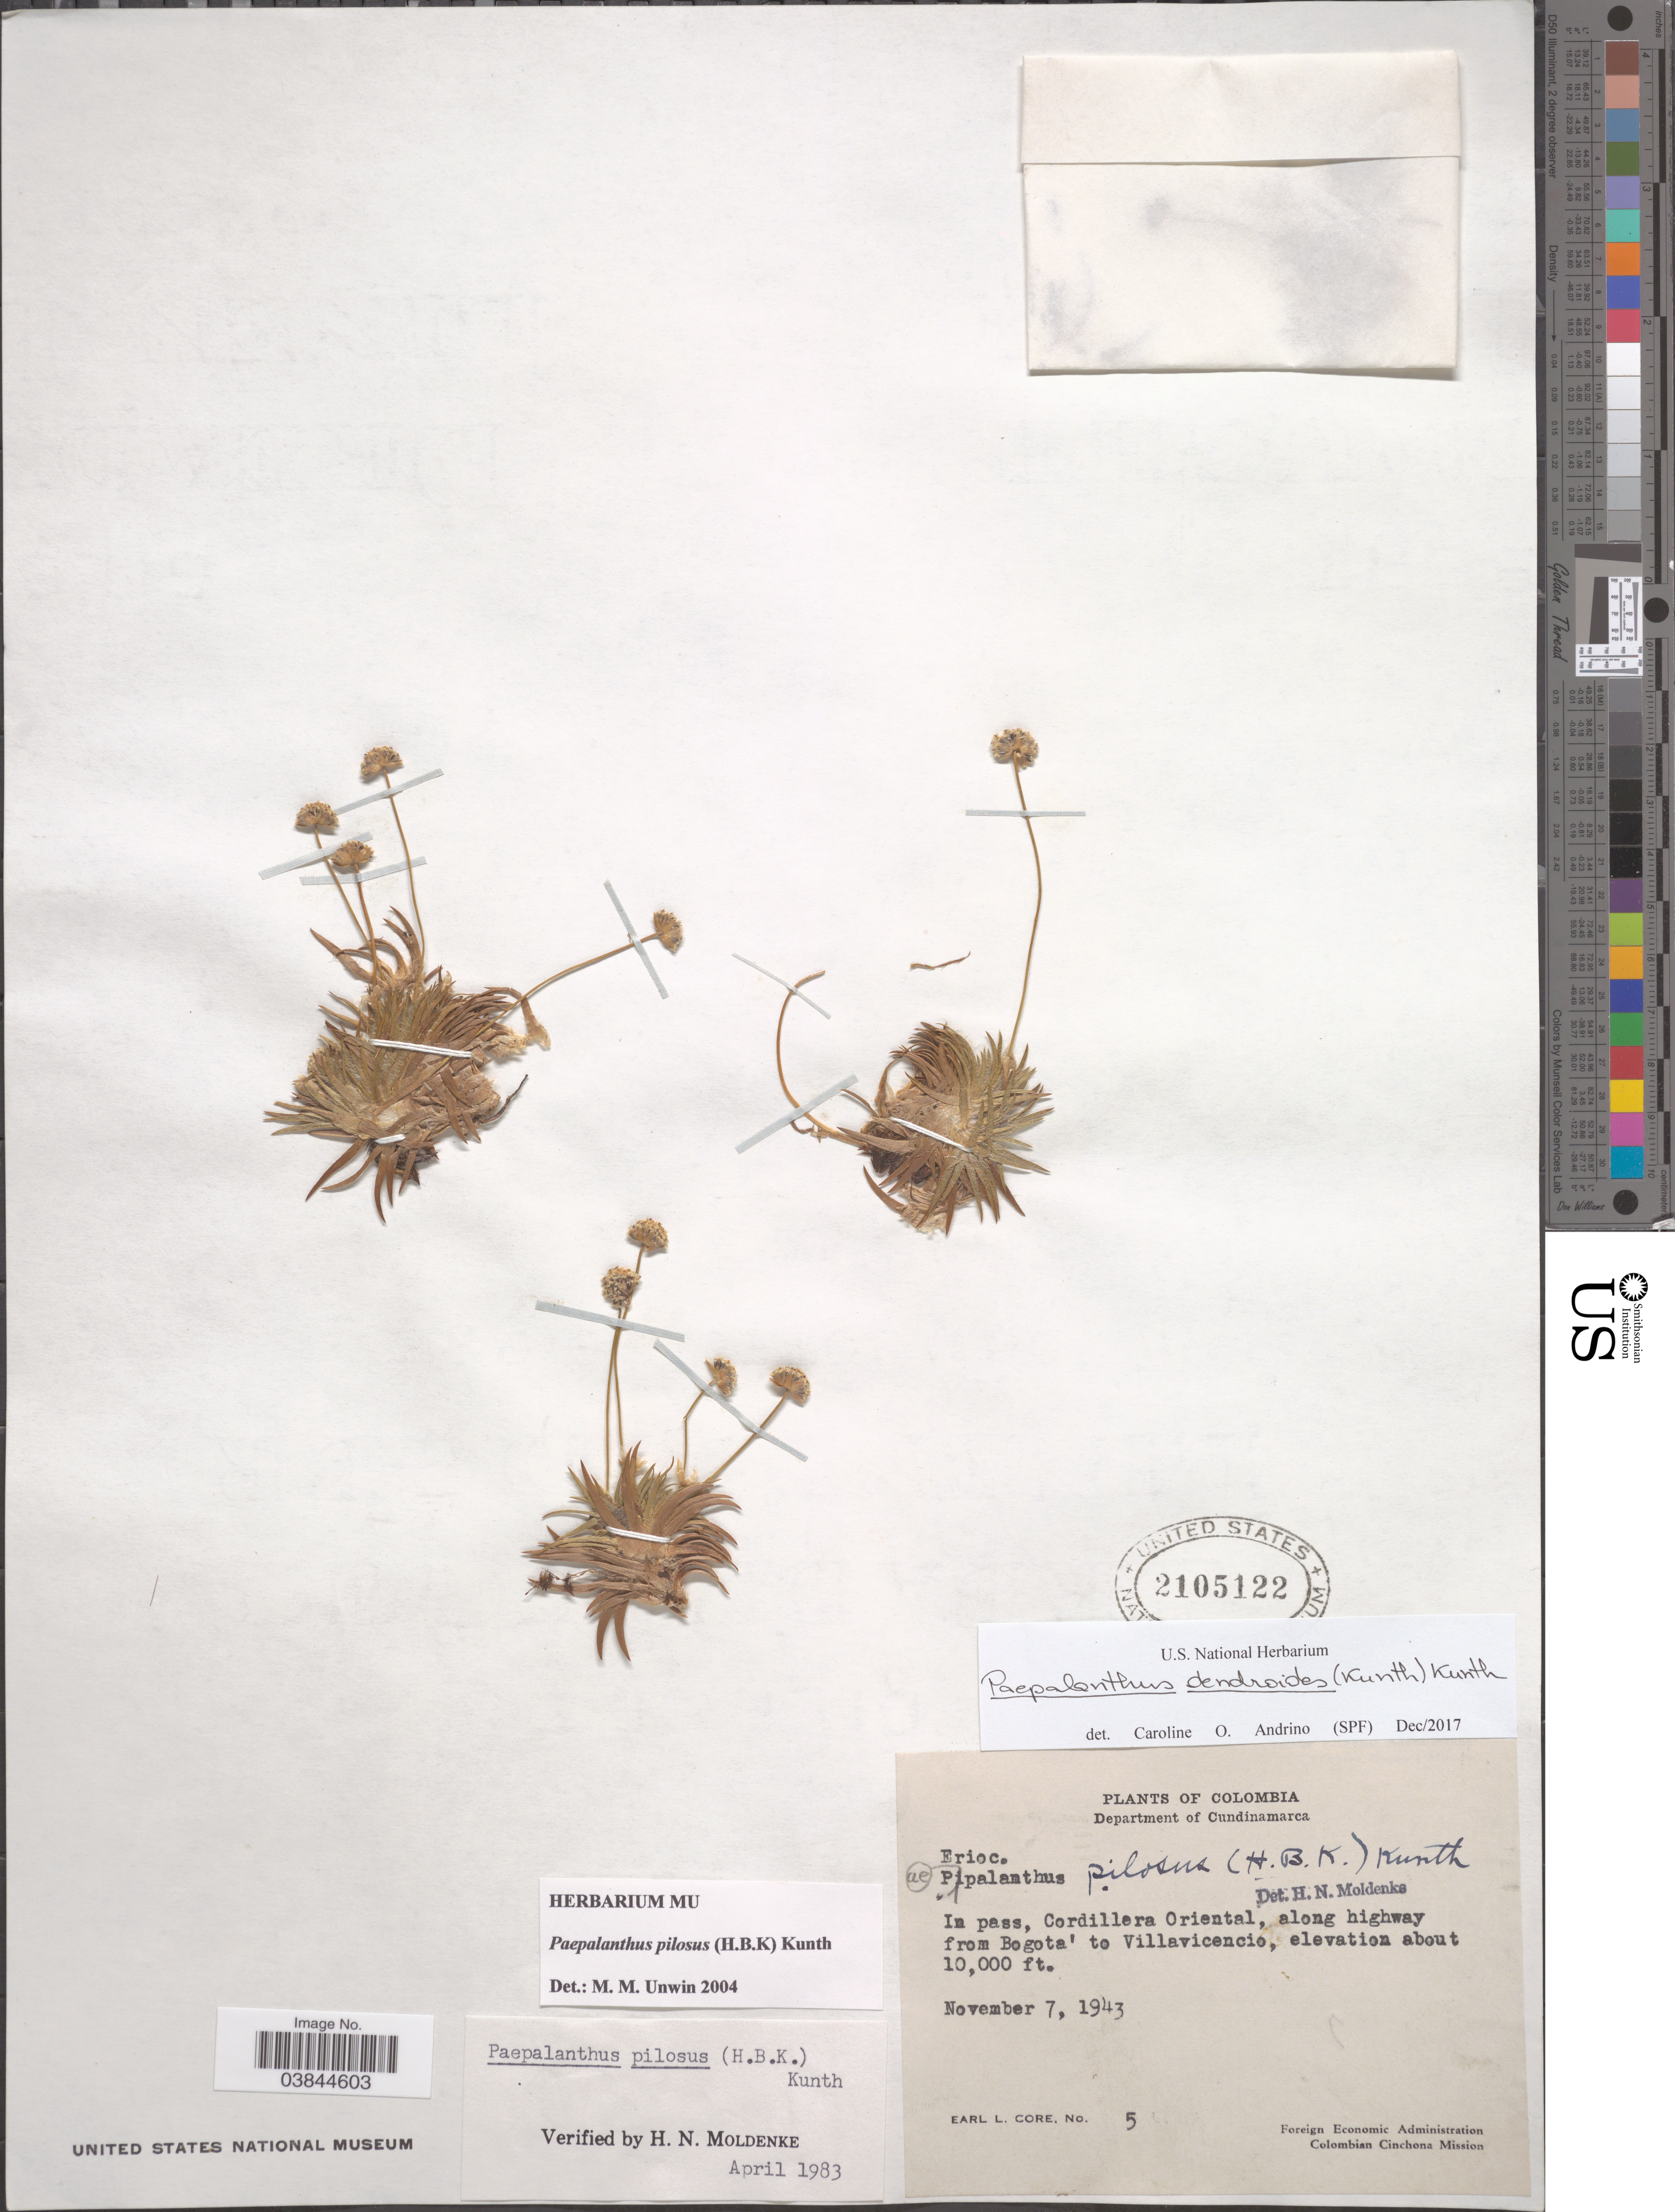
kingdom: Plantae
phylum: Tracheophyta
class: Liliopsida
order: Poales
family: Eriocaulaceae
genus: Paepalanthus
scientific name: Paepalanthus dendroides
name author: (Kunth) Kunth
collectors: E. L. Core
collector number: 5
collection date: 1943-11-07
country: Colombia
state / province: Cundinamarca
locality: Department of Cundinamarca. In pass, Cordillera Oriental, along highway from Bogota' to Villavicencio.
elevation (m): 3048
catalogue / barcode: US 2105122